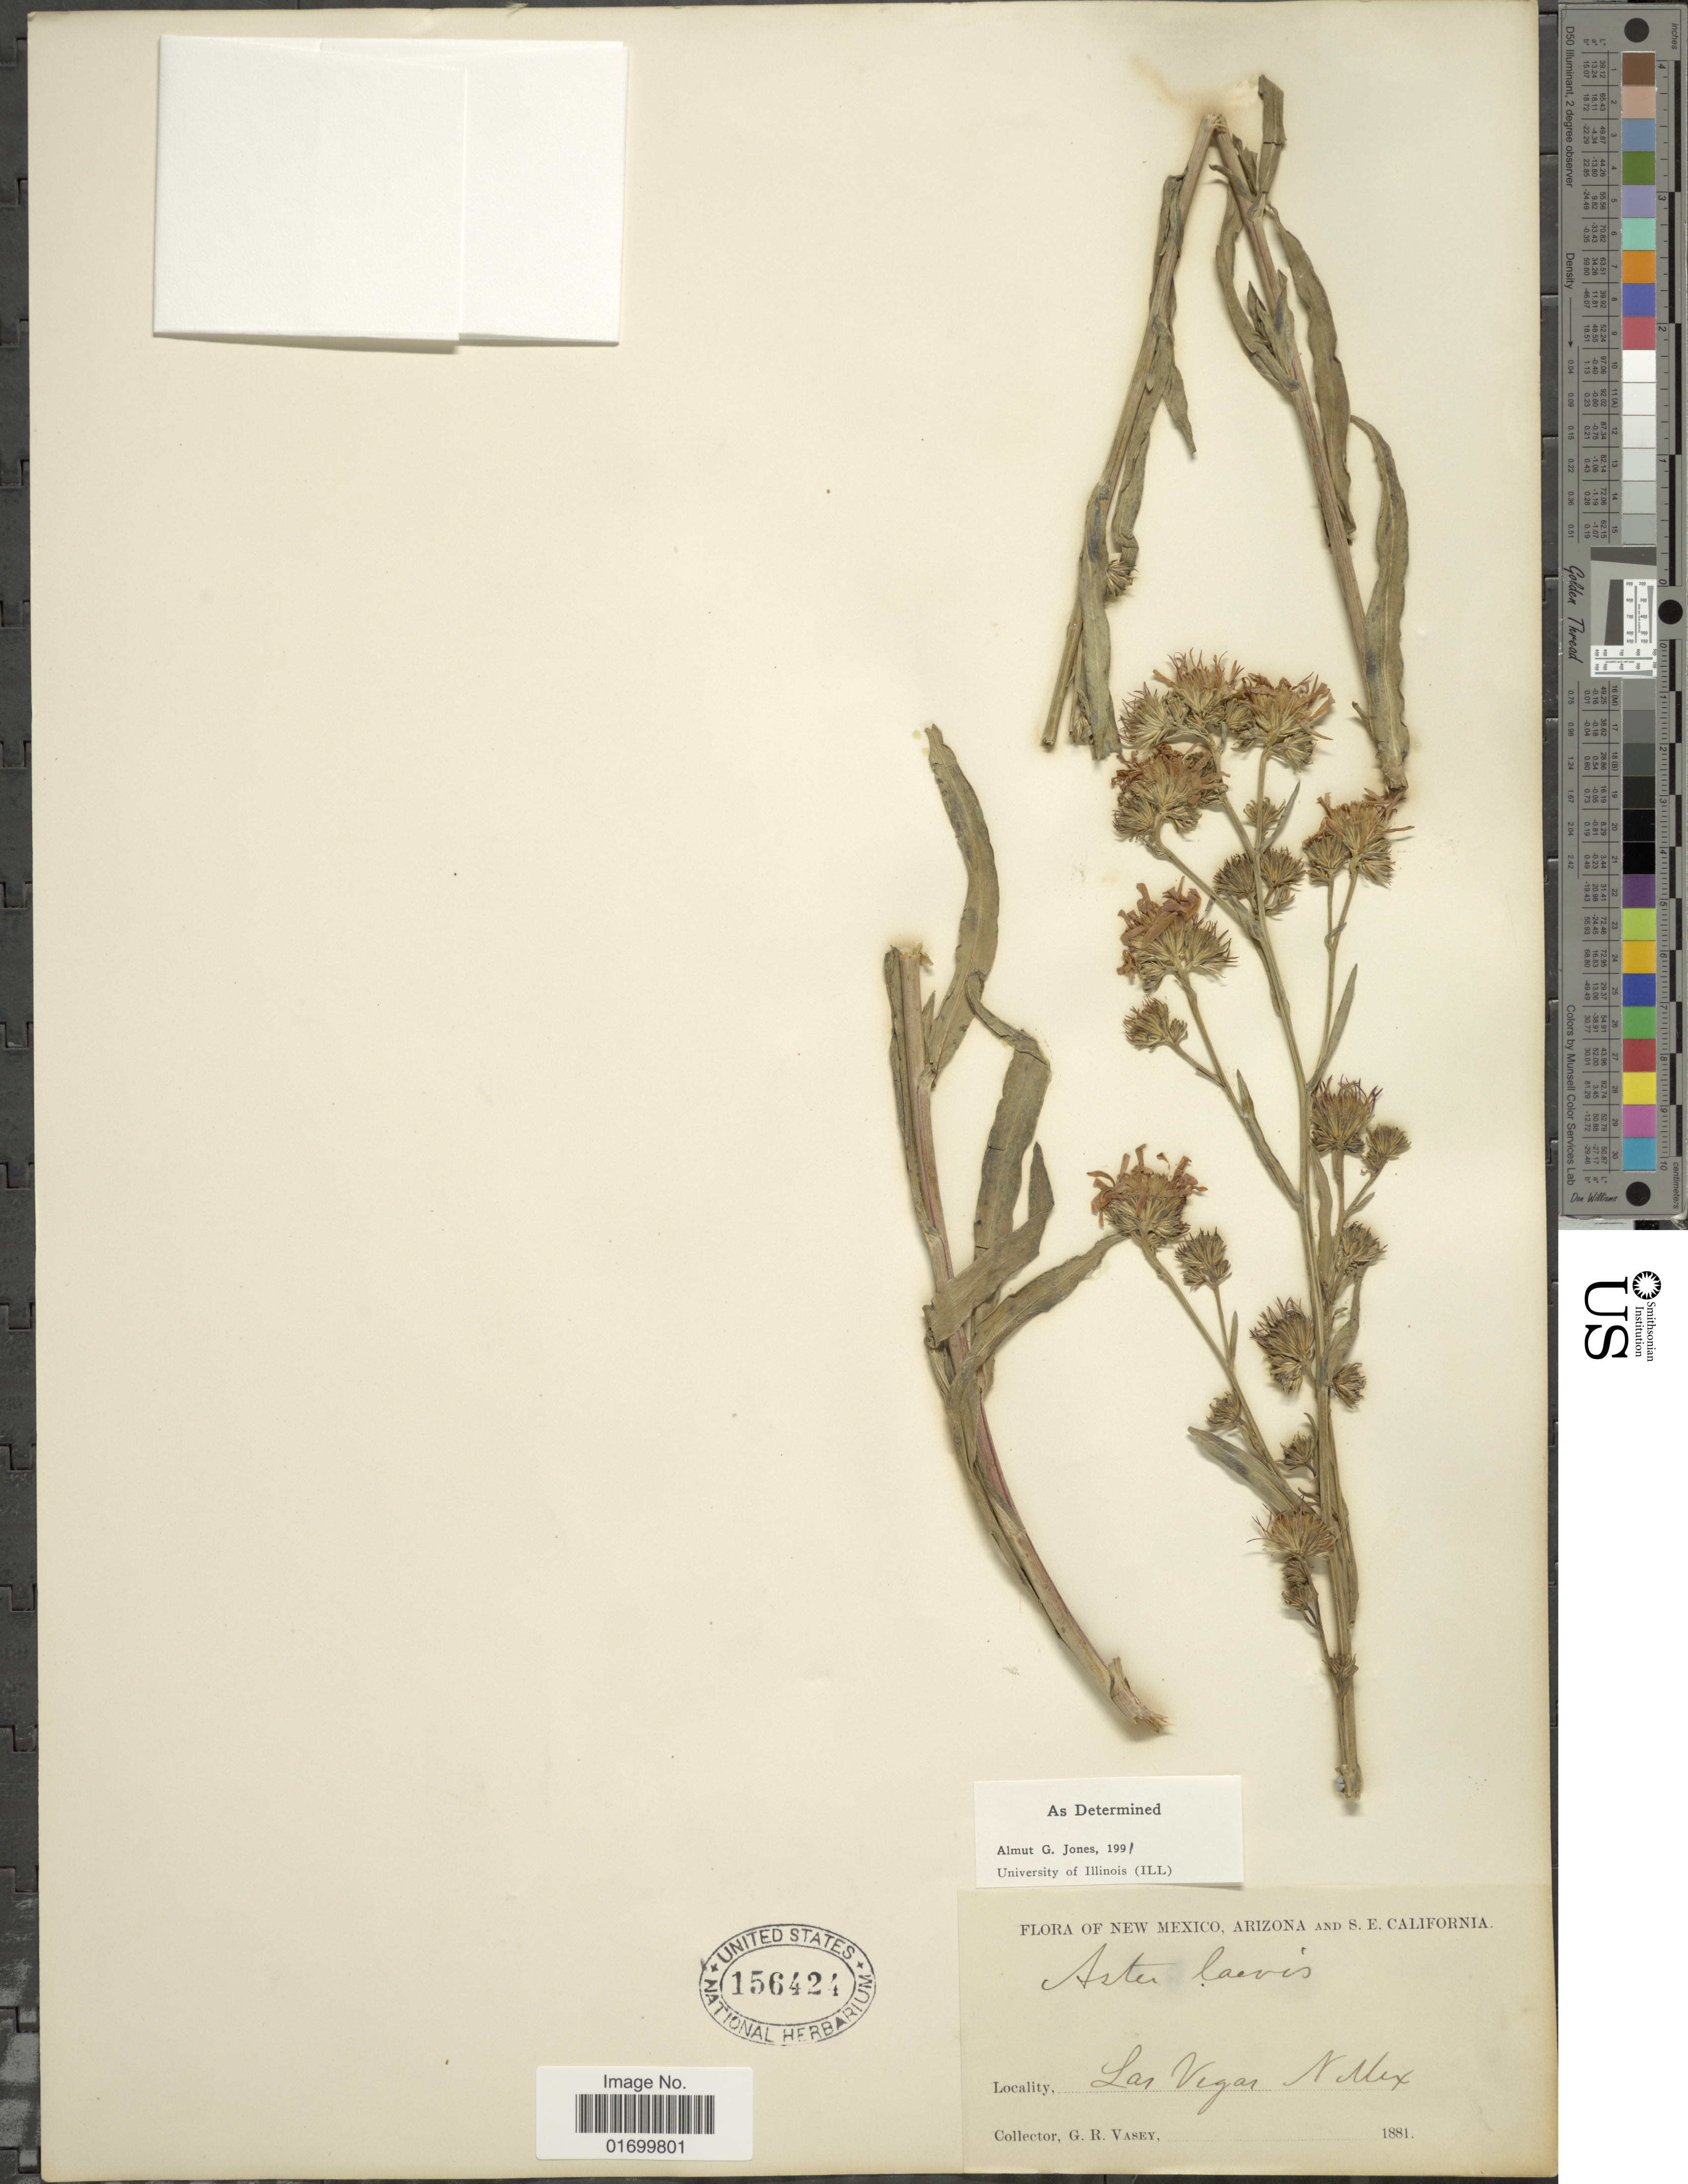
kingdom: Plantae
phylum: Tracheophyta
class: Magnoliopsida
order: Asterales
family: Asteraceae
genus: Symphyotrichum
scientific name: Symphyotrichum laeve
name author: (L.) Á. Löve & D. Löve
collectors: G. R. Vasey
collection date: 1881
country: United States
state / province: New Mexico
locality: Las Vegas N Mex.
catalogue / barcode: US 156424